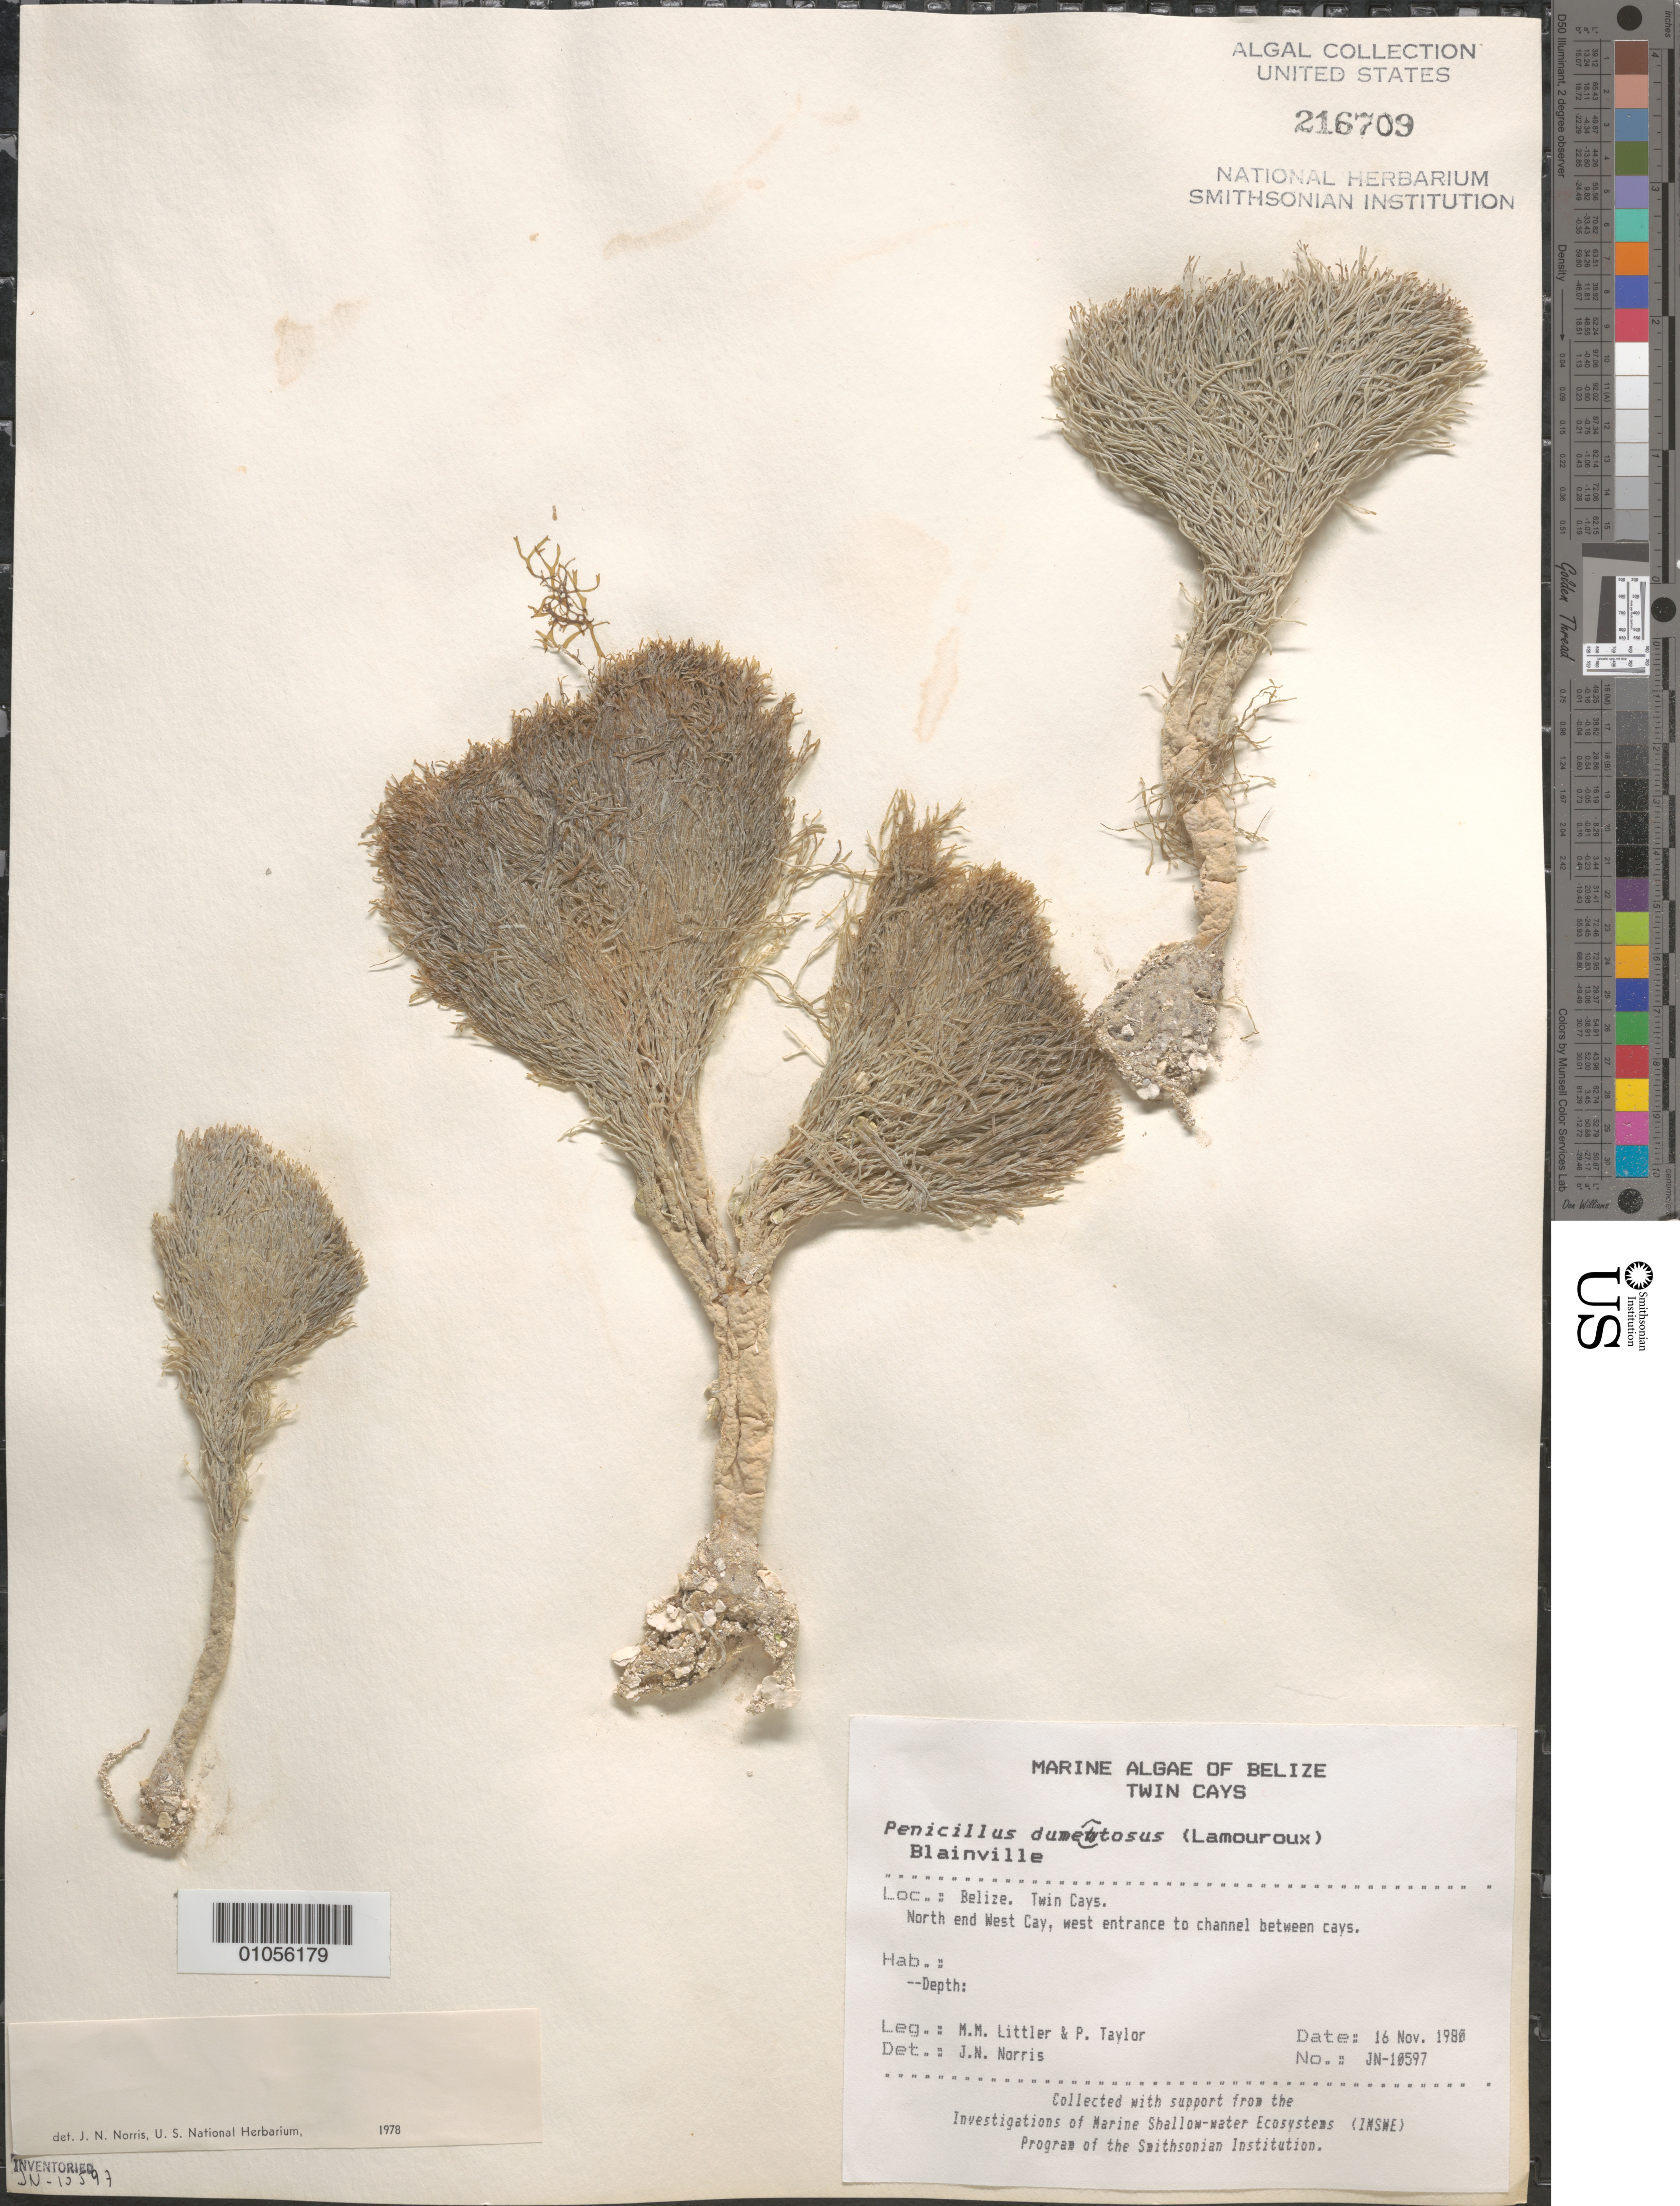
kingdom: Plantae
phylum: Chlorophyta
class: Ulvophyceae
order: Bryopsidales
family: Udoteaceae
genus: Penicillus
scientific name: Penicillus dumetosus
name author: (J.V.Lamouroux) Blainville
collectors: M. M. Littler & P. R. Taylor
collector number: JN-10597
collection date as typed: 16 Nov 1980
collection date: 1980-11-16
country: Belize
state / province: Stann Creek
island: West Cay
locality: North end of West Cay, west entrance to channel between cays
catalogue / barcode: US 216709